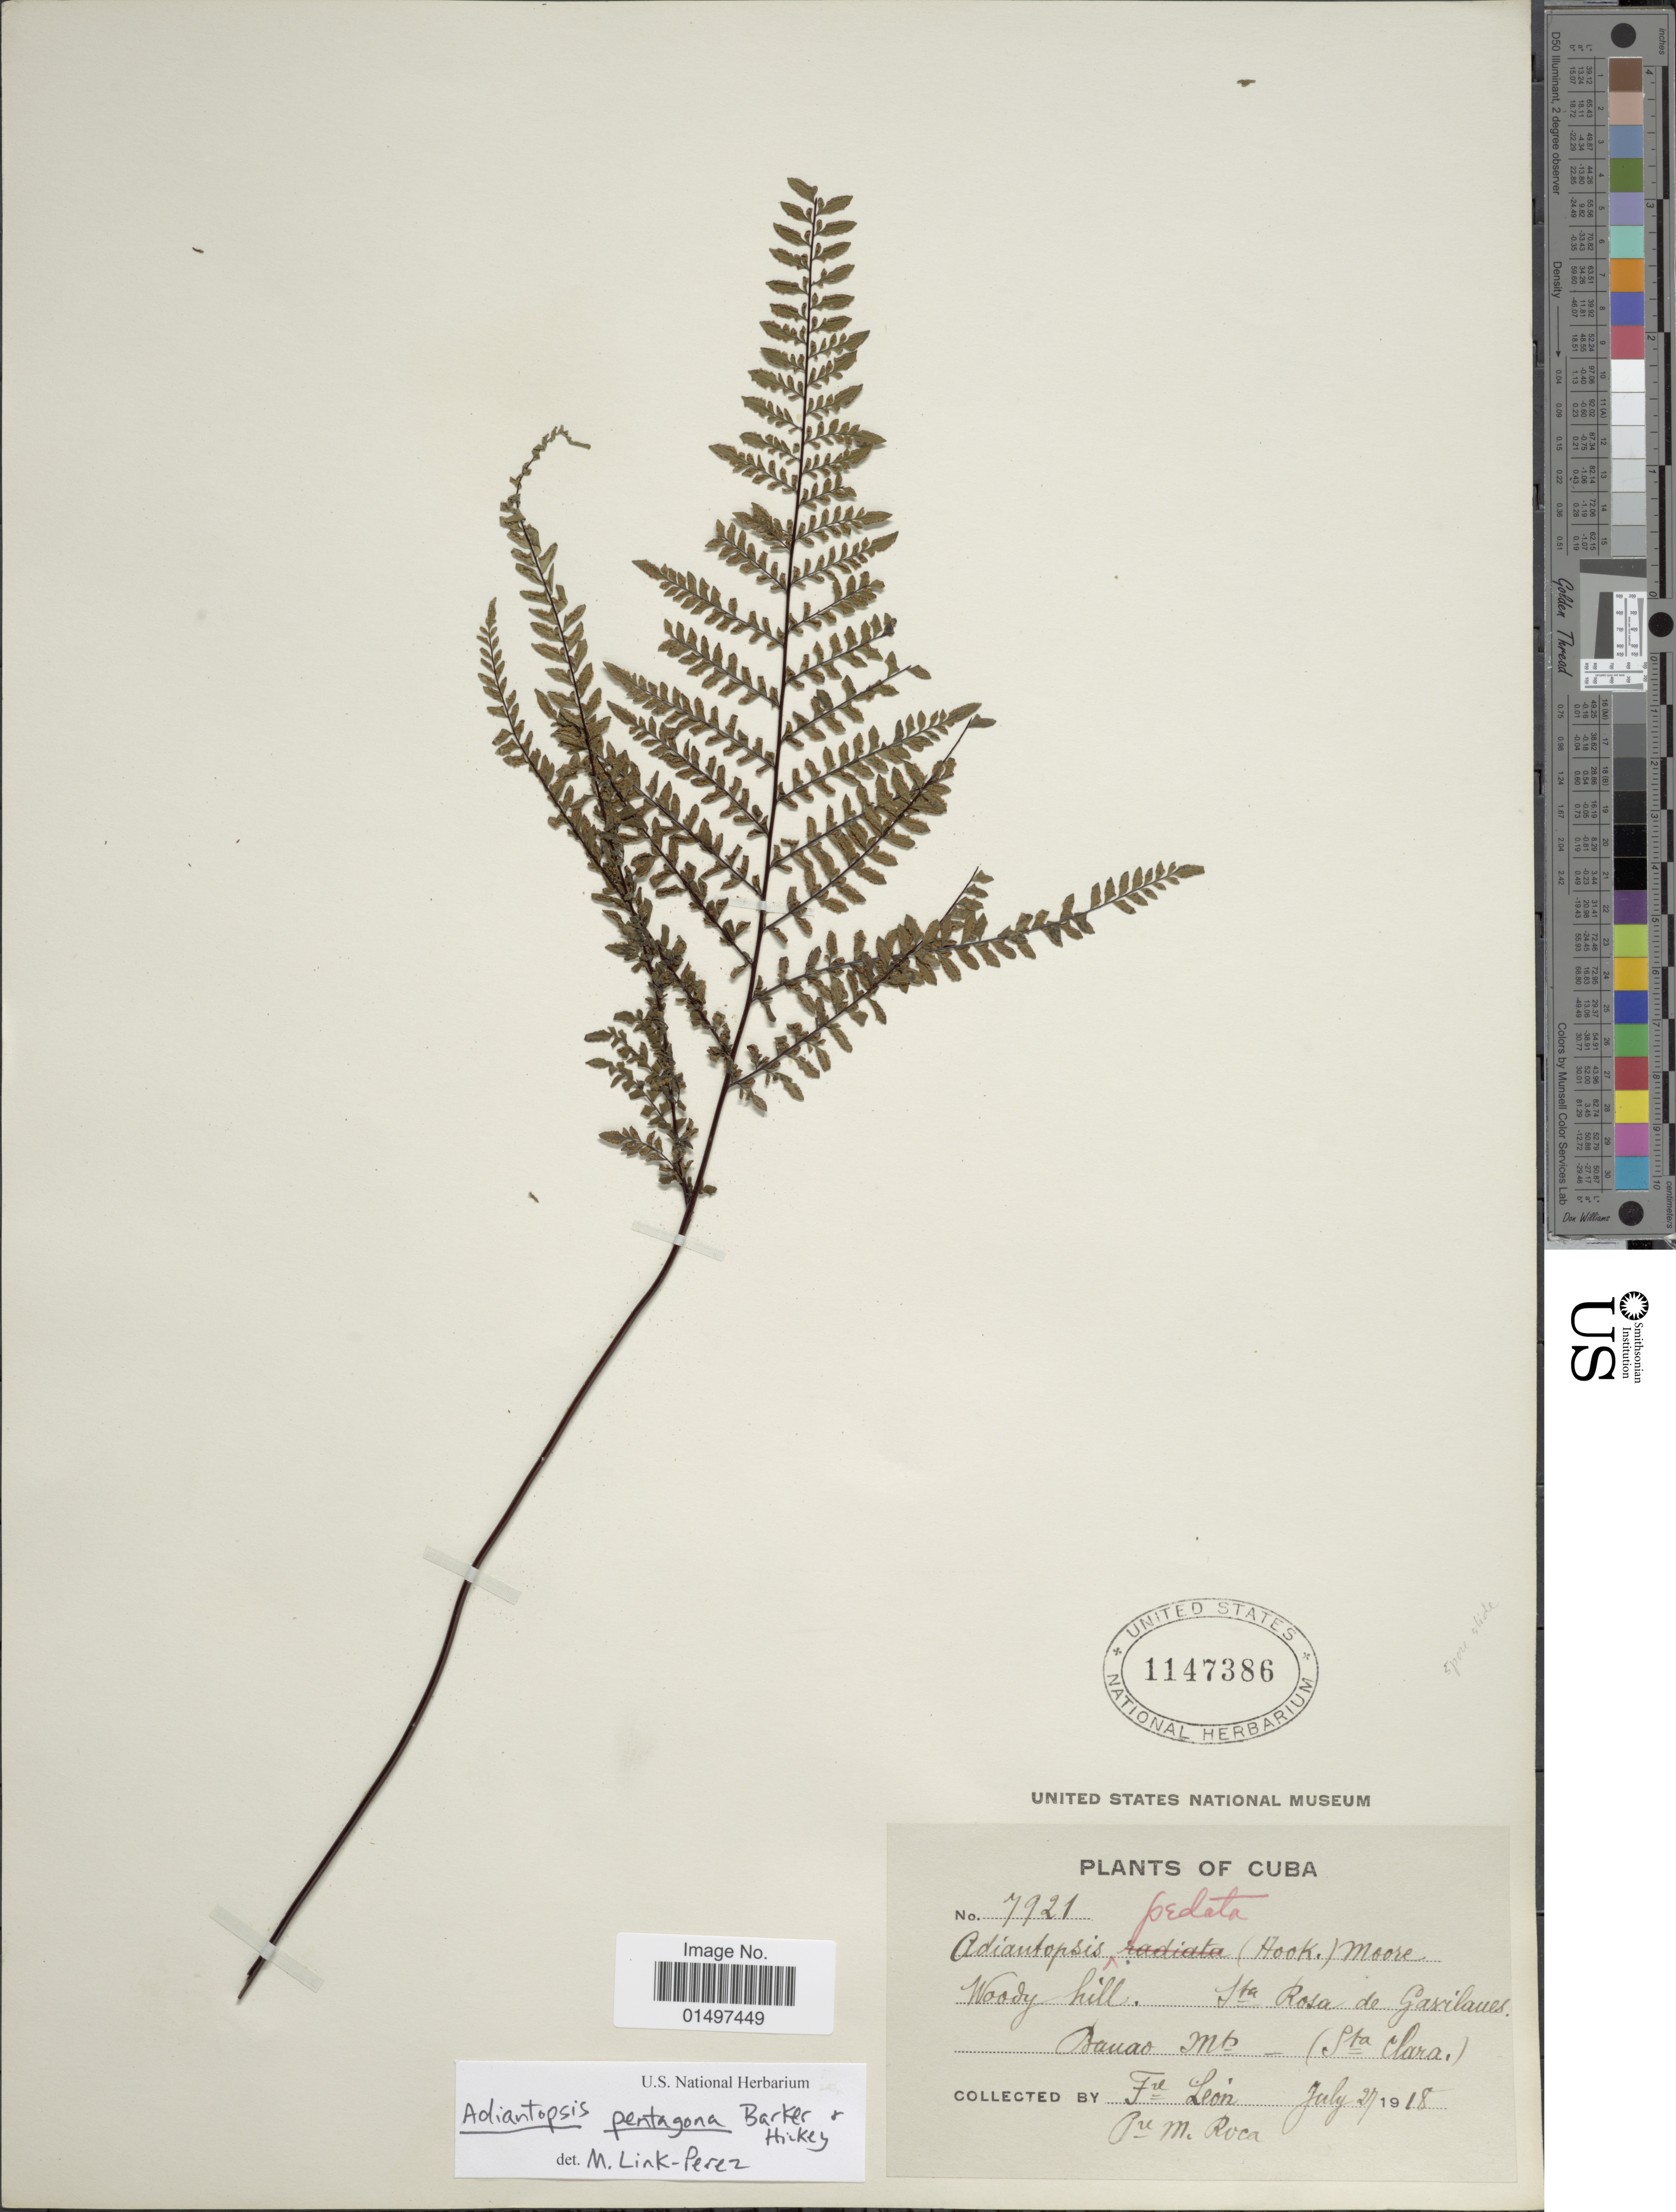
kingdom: Plantae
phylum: Tracheophyta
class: Polypodiopsida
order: Polypodiales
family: Pteridaceae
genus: Adiantopsis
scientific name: Adiantopsis pentagona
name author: M.S. Barker & Hickey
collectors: F. Leon & M. Roca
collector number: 7921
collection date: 1918-07-27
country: Cuba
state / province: Las Villas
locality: Sta Rosa de Gavilanes. Banao Mts - Sta. Clara.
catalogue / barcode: US 1147386